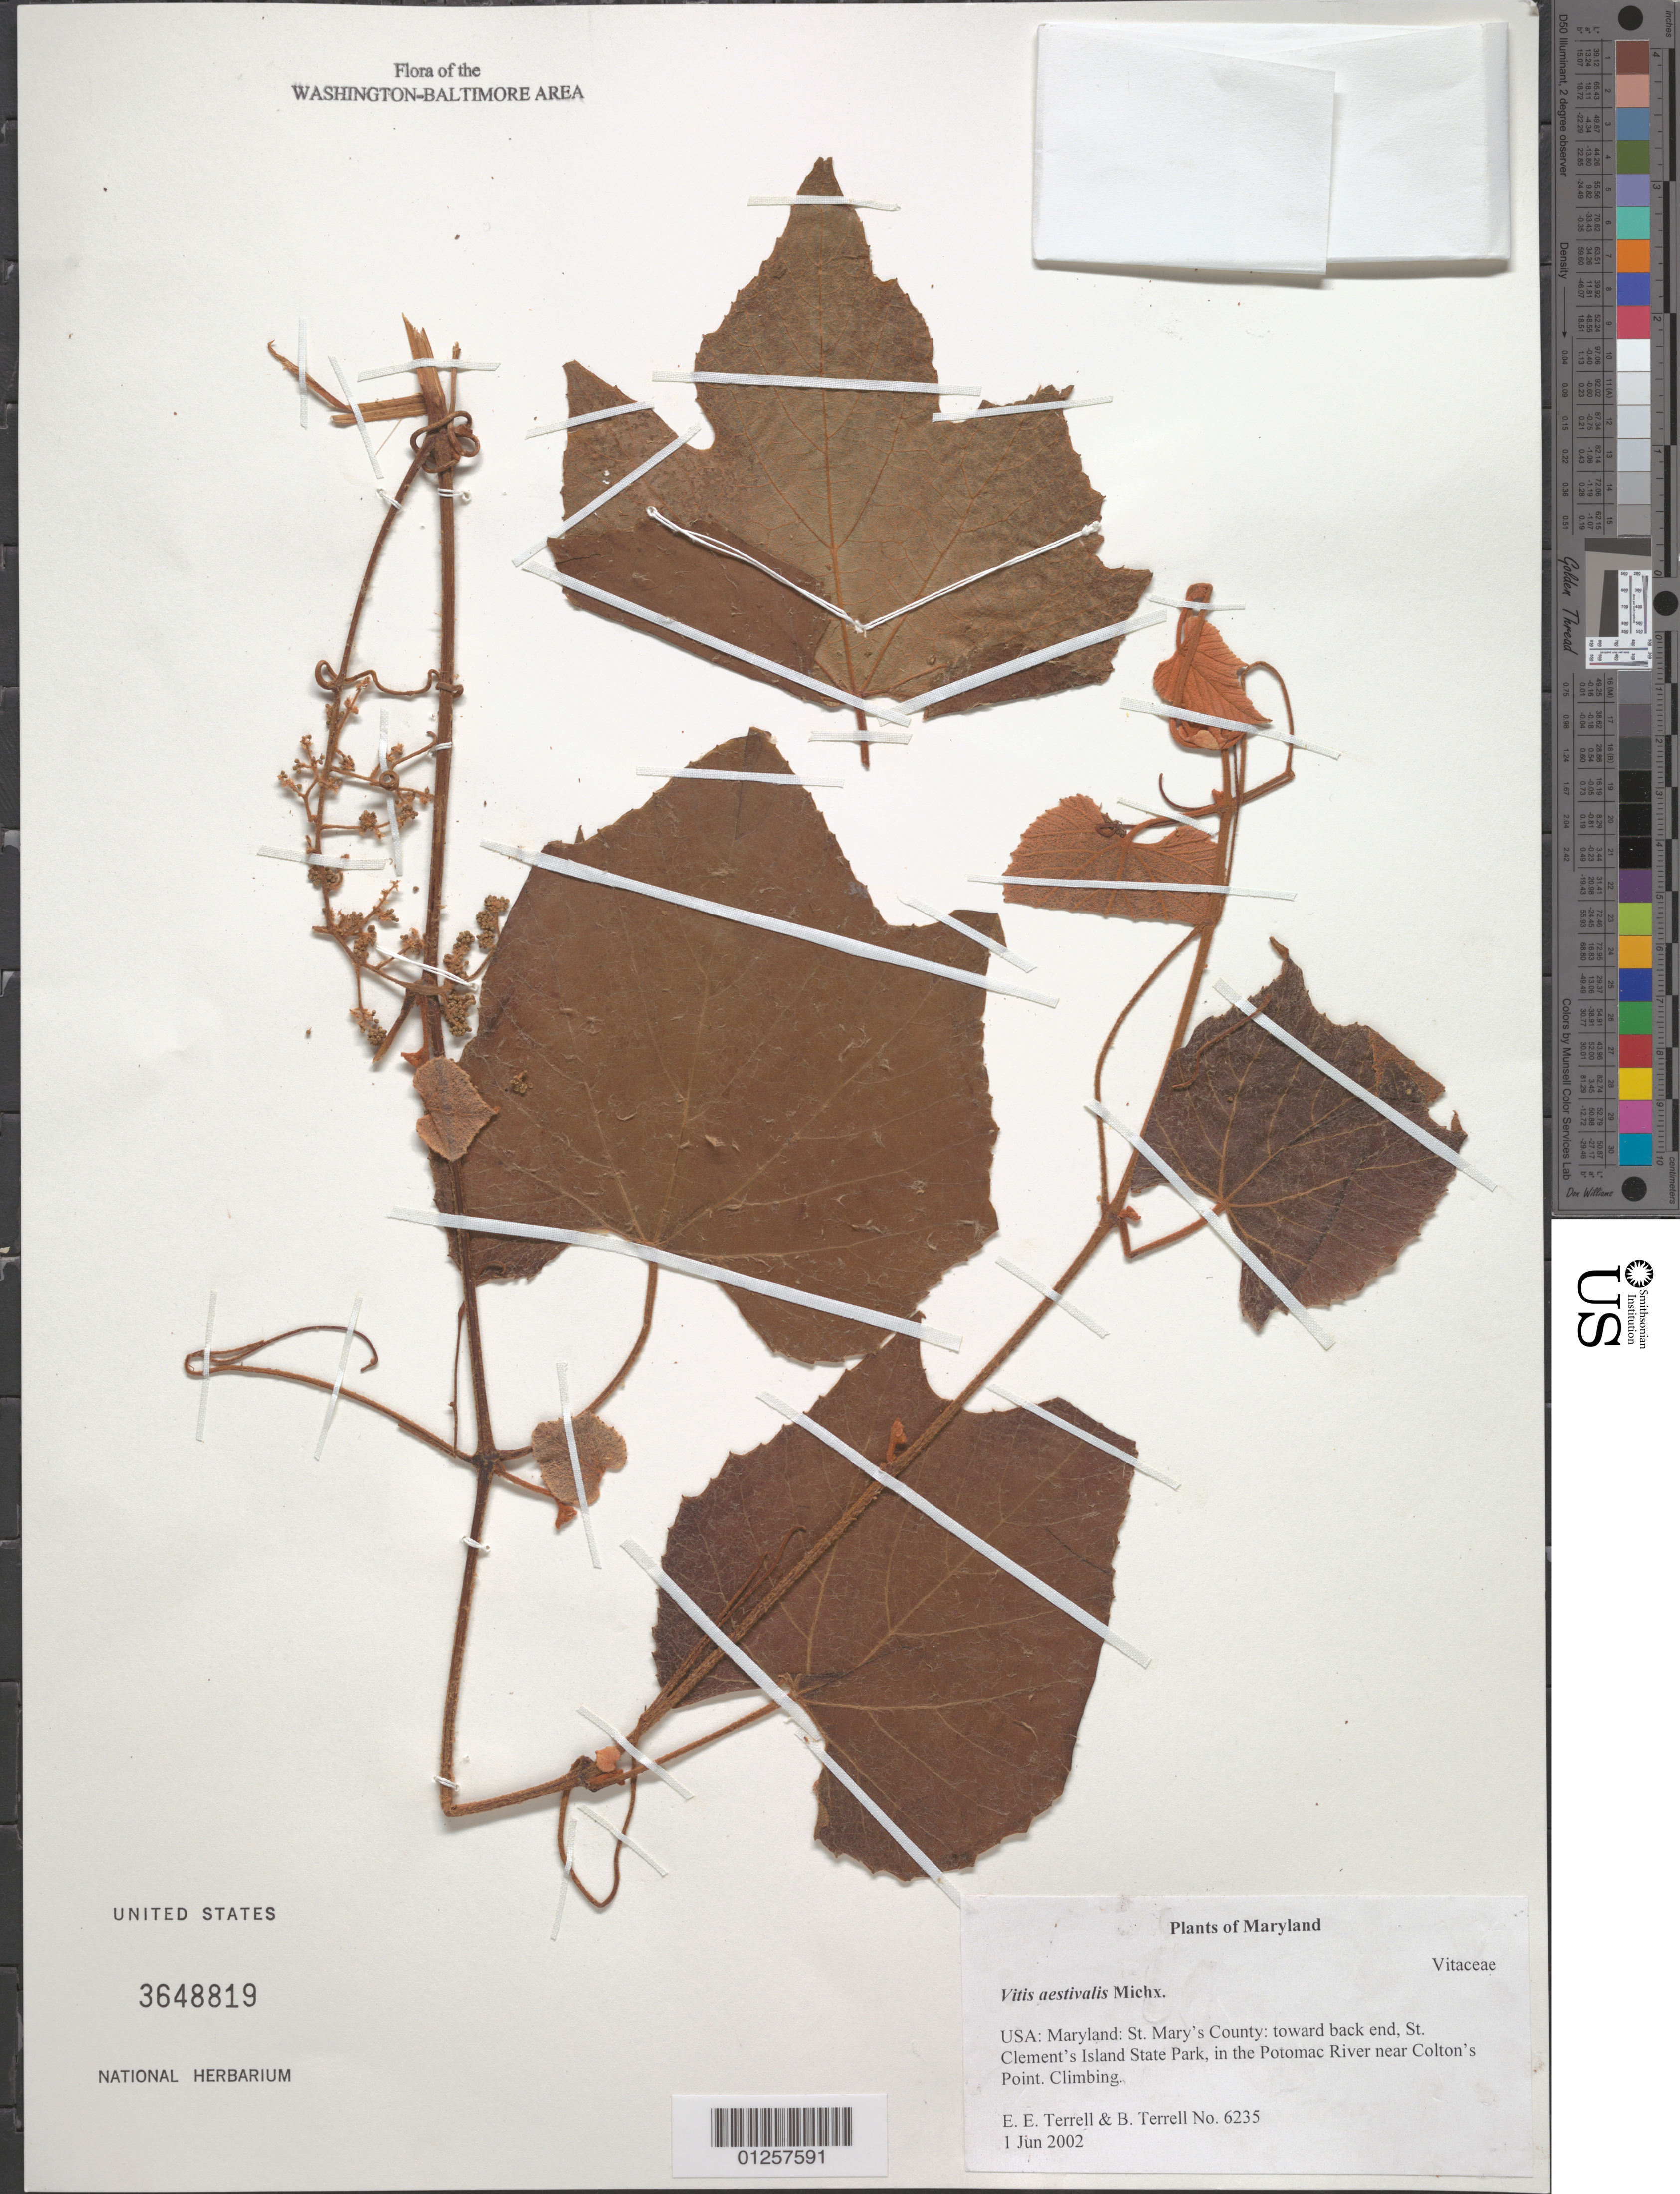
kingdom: Plantae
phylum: Tracheophyta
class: Magnoliopsida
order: Vitales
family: Vitaceae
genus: Vitis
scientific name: Vitis aestivalis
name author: Michx.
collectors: E. E. Terrell & B. Terrell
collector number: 6235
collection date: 2002-06-01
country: United States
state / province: Maryland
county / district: St. Mary's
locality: Toward back end, St. Clement's Island State Park, in the Potomac River near Colton's Point.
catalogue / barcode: US 3648819